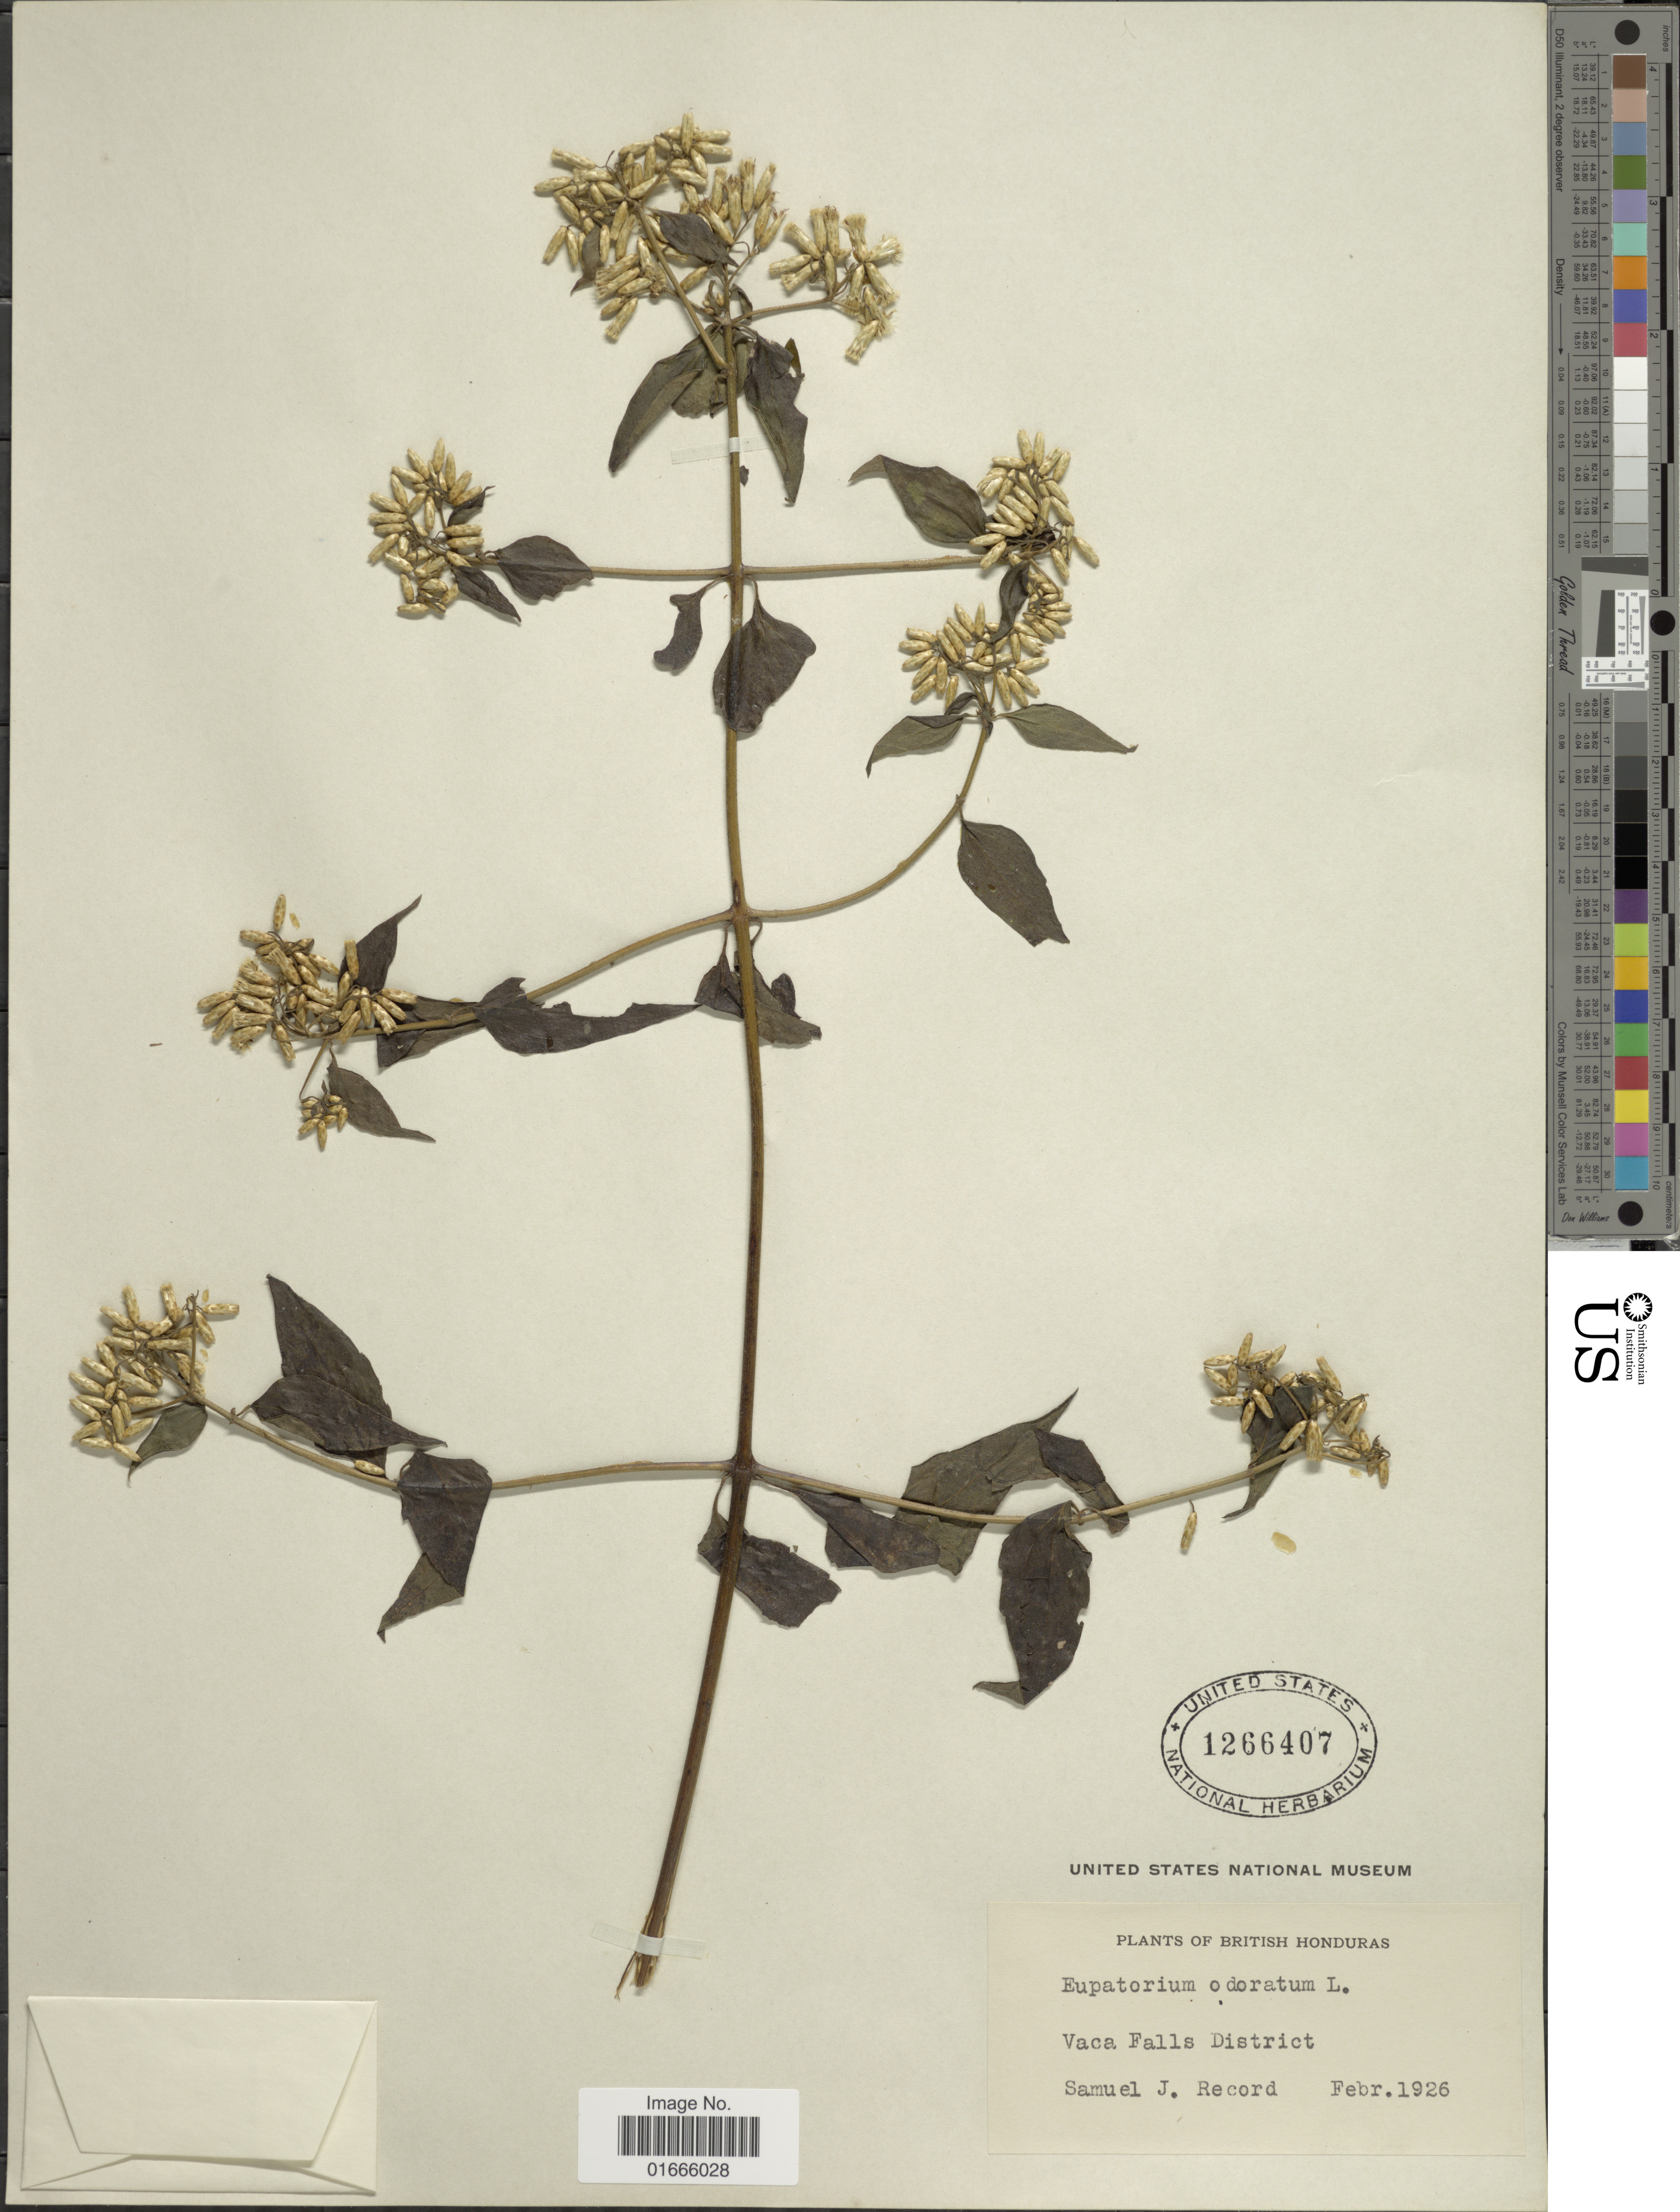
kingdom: Plantae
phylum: Tracheophyta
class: Magnoliopsida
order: Asterales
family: Asteraceae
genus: Chromolaena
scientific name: Chromolaena odorata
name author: (L.) R.M. King & H. Rob.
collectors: S. J. Record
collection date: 1926-02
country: Belize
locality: British Honduras, Vaca Falls District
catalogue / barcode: US 1266407